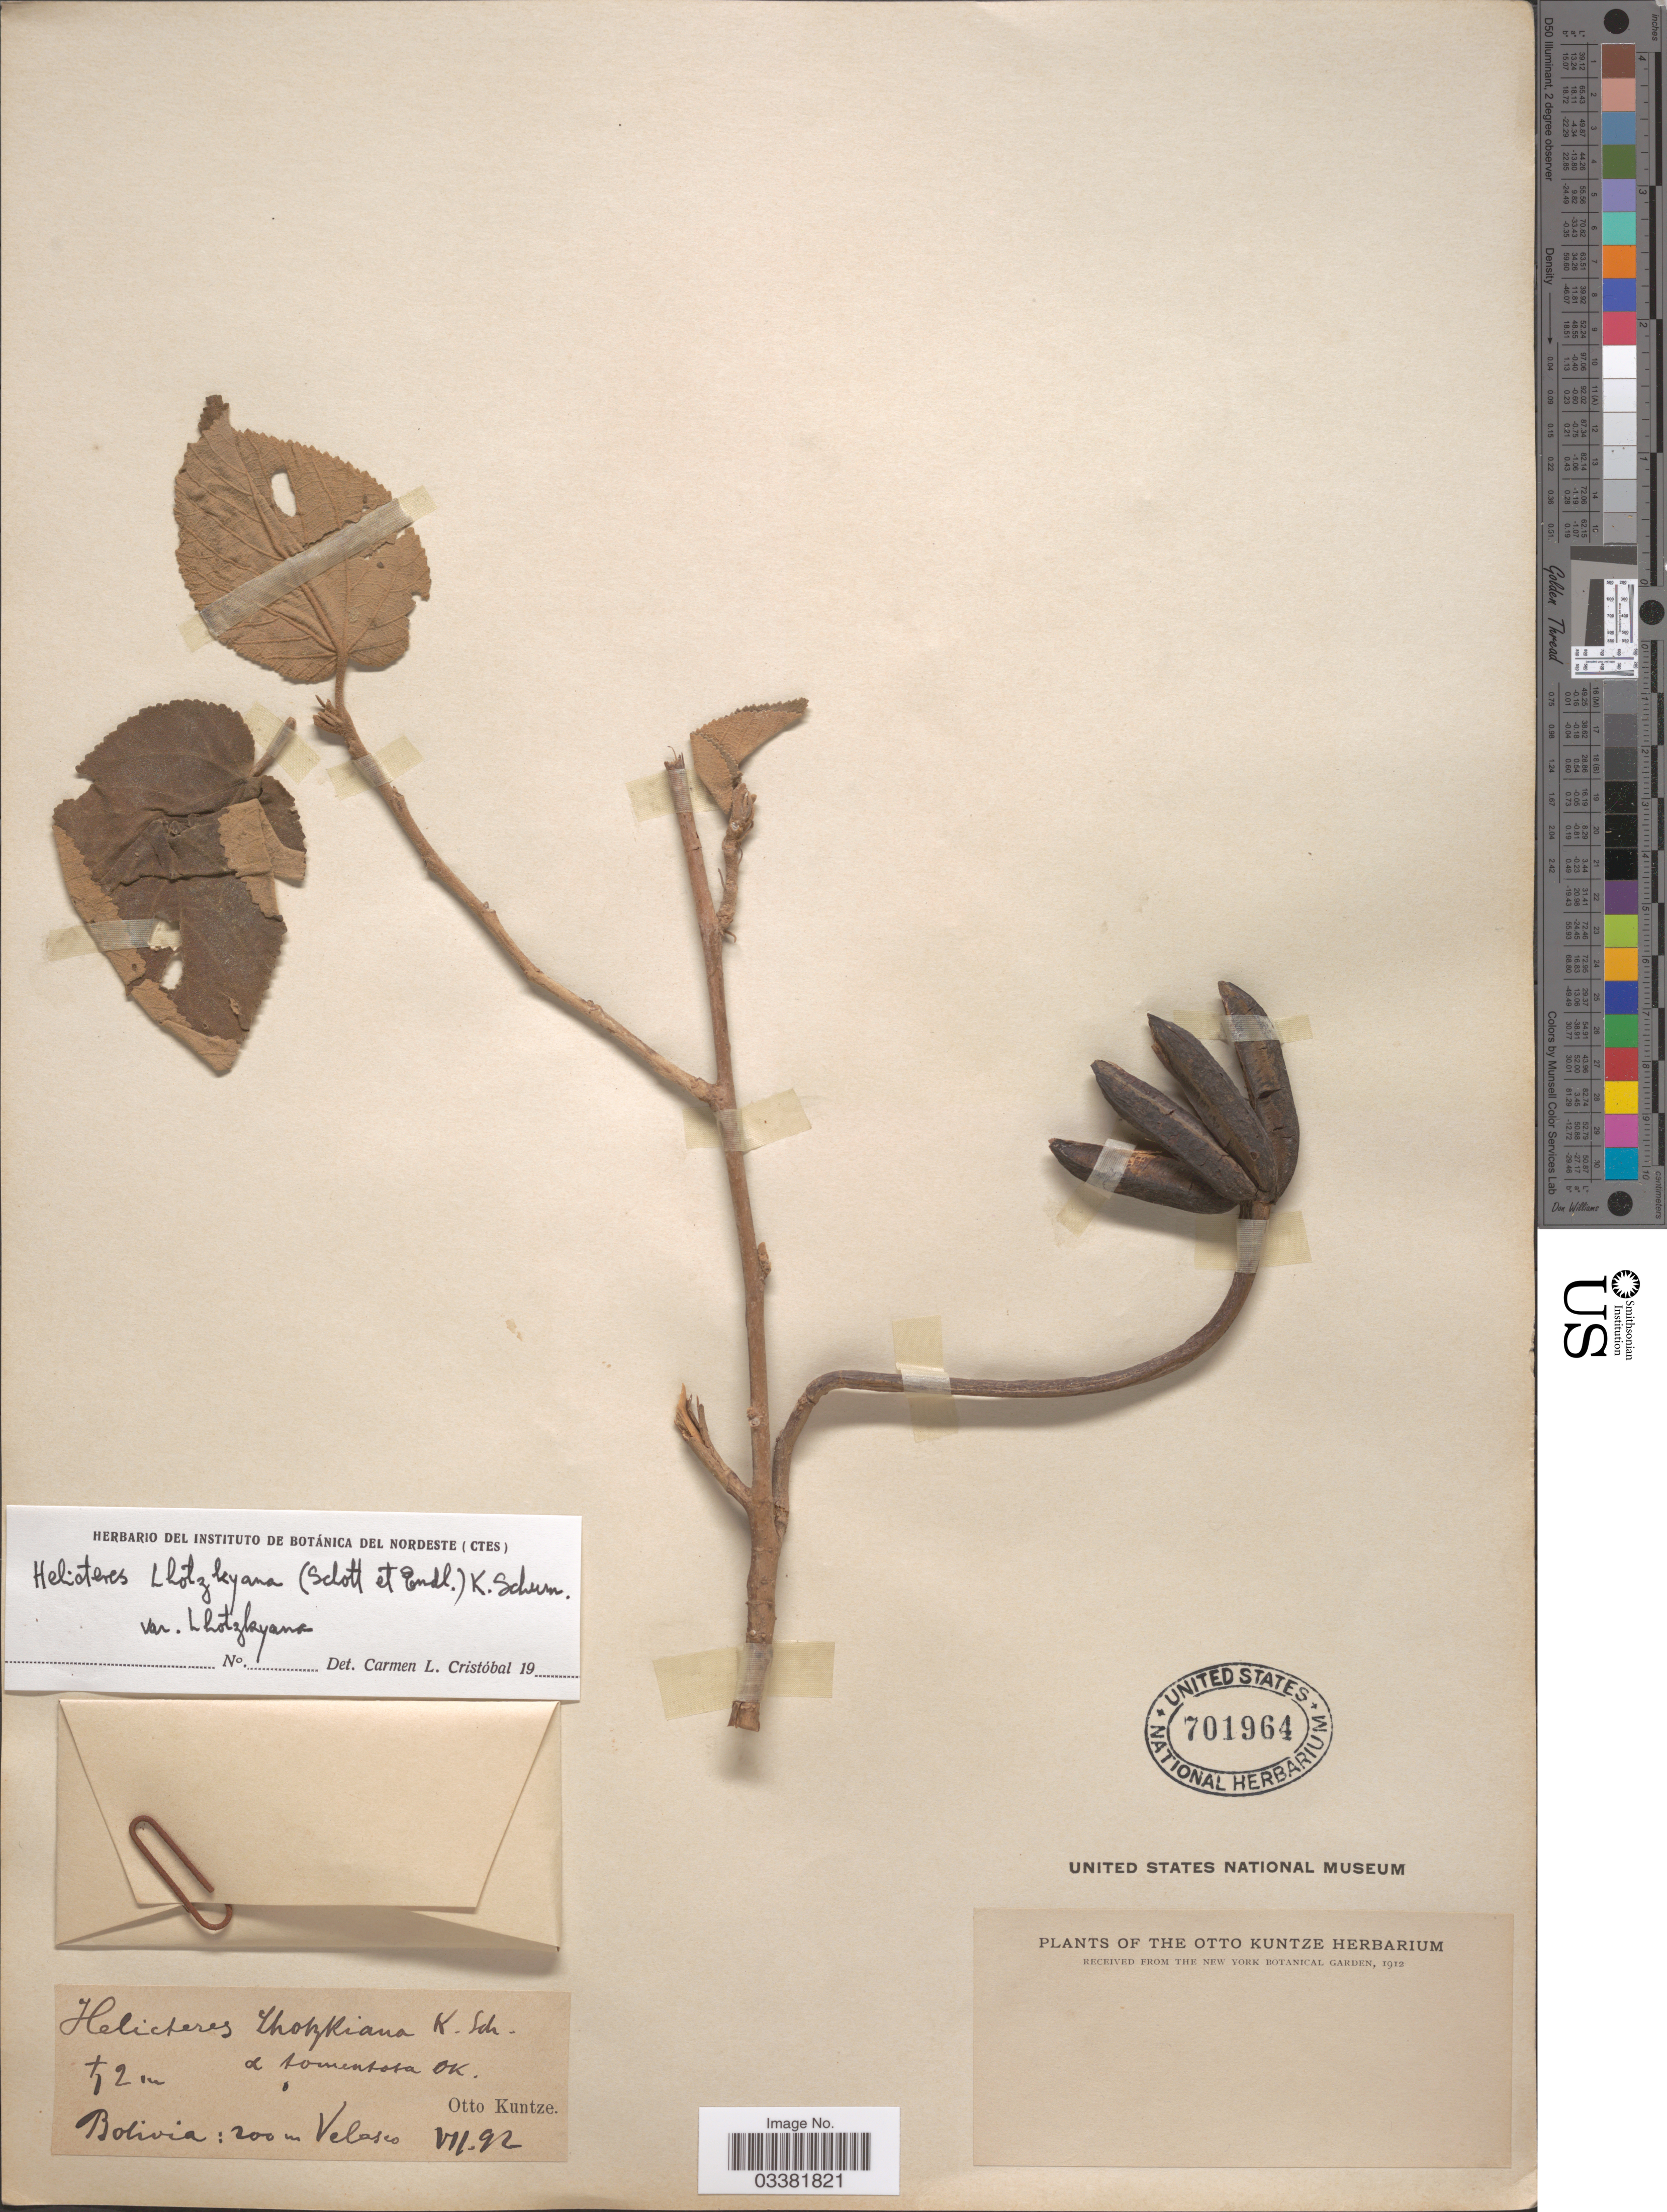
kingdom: Plantae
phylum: Tracheophyta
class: Magnoliopsida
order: Malvales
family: Malvaceae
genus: Helicteres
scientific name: Helicteres lhotzkyana var. lhotzkyana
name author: K. Schum.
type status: Possible Type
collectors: C.E.O. Kuntze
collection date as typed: Transcribed d/m/y: /7/92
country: Bolivia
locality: Velasco.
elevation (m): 200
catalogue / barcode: US 701964